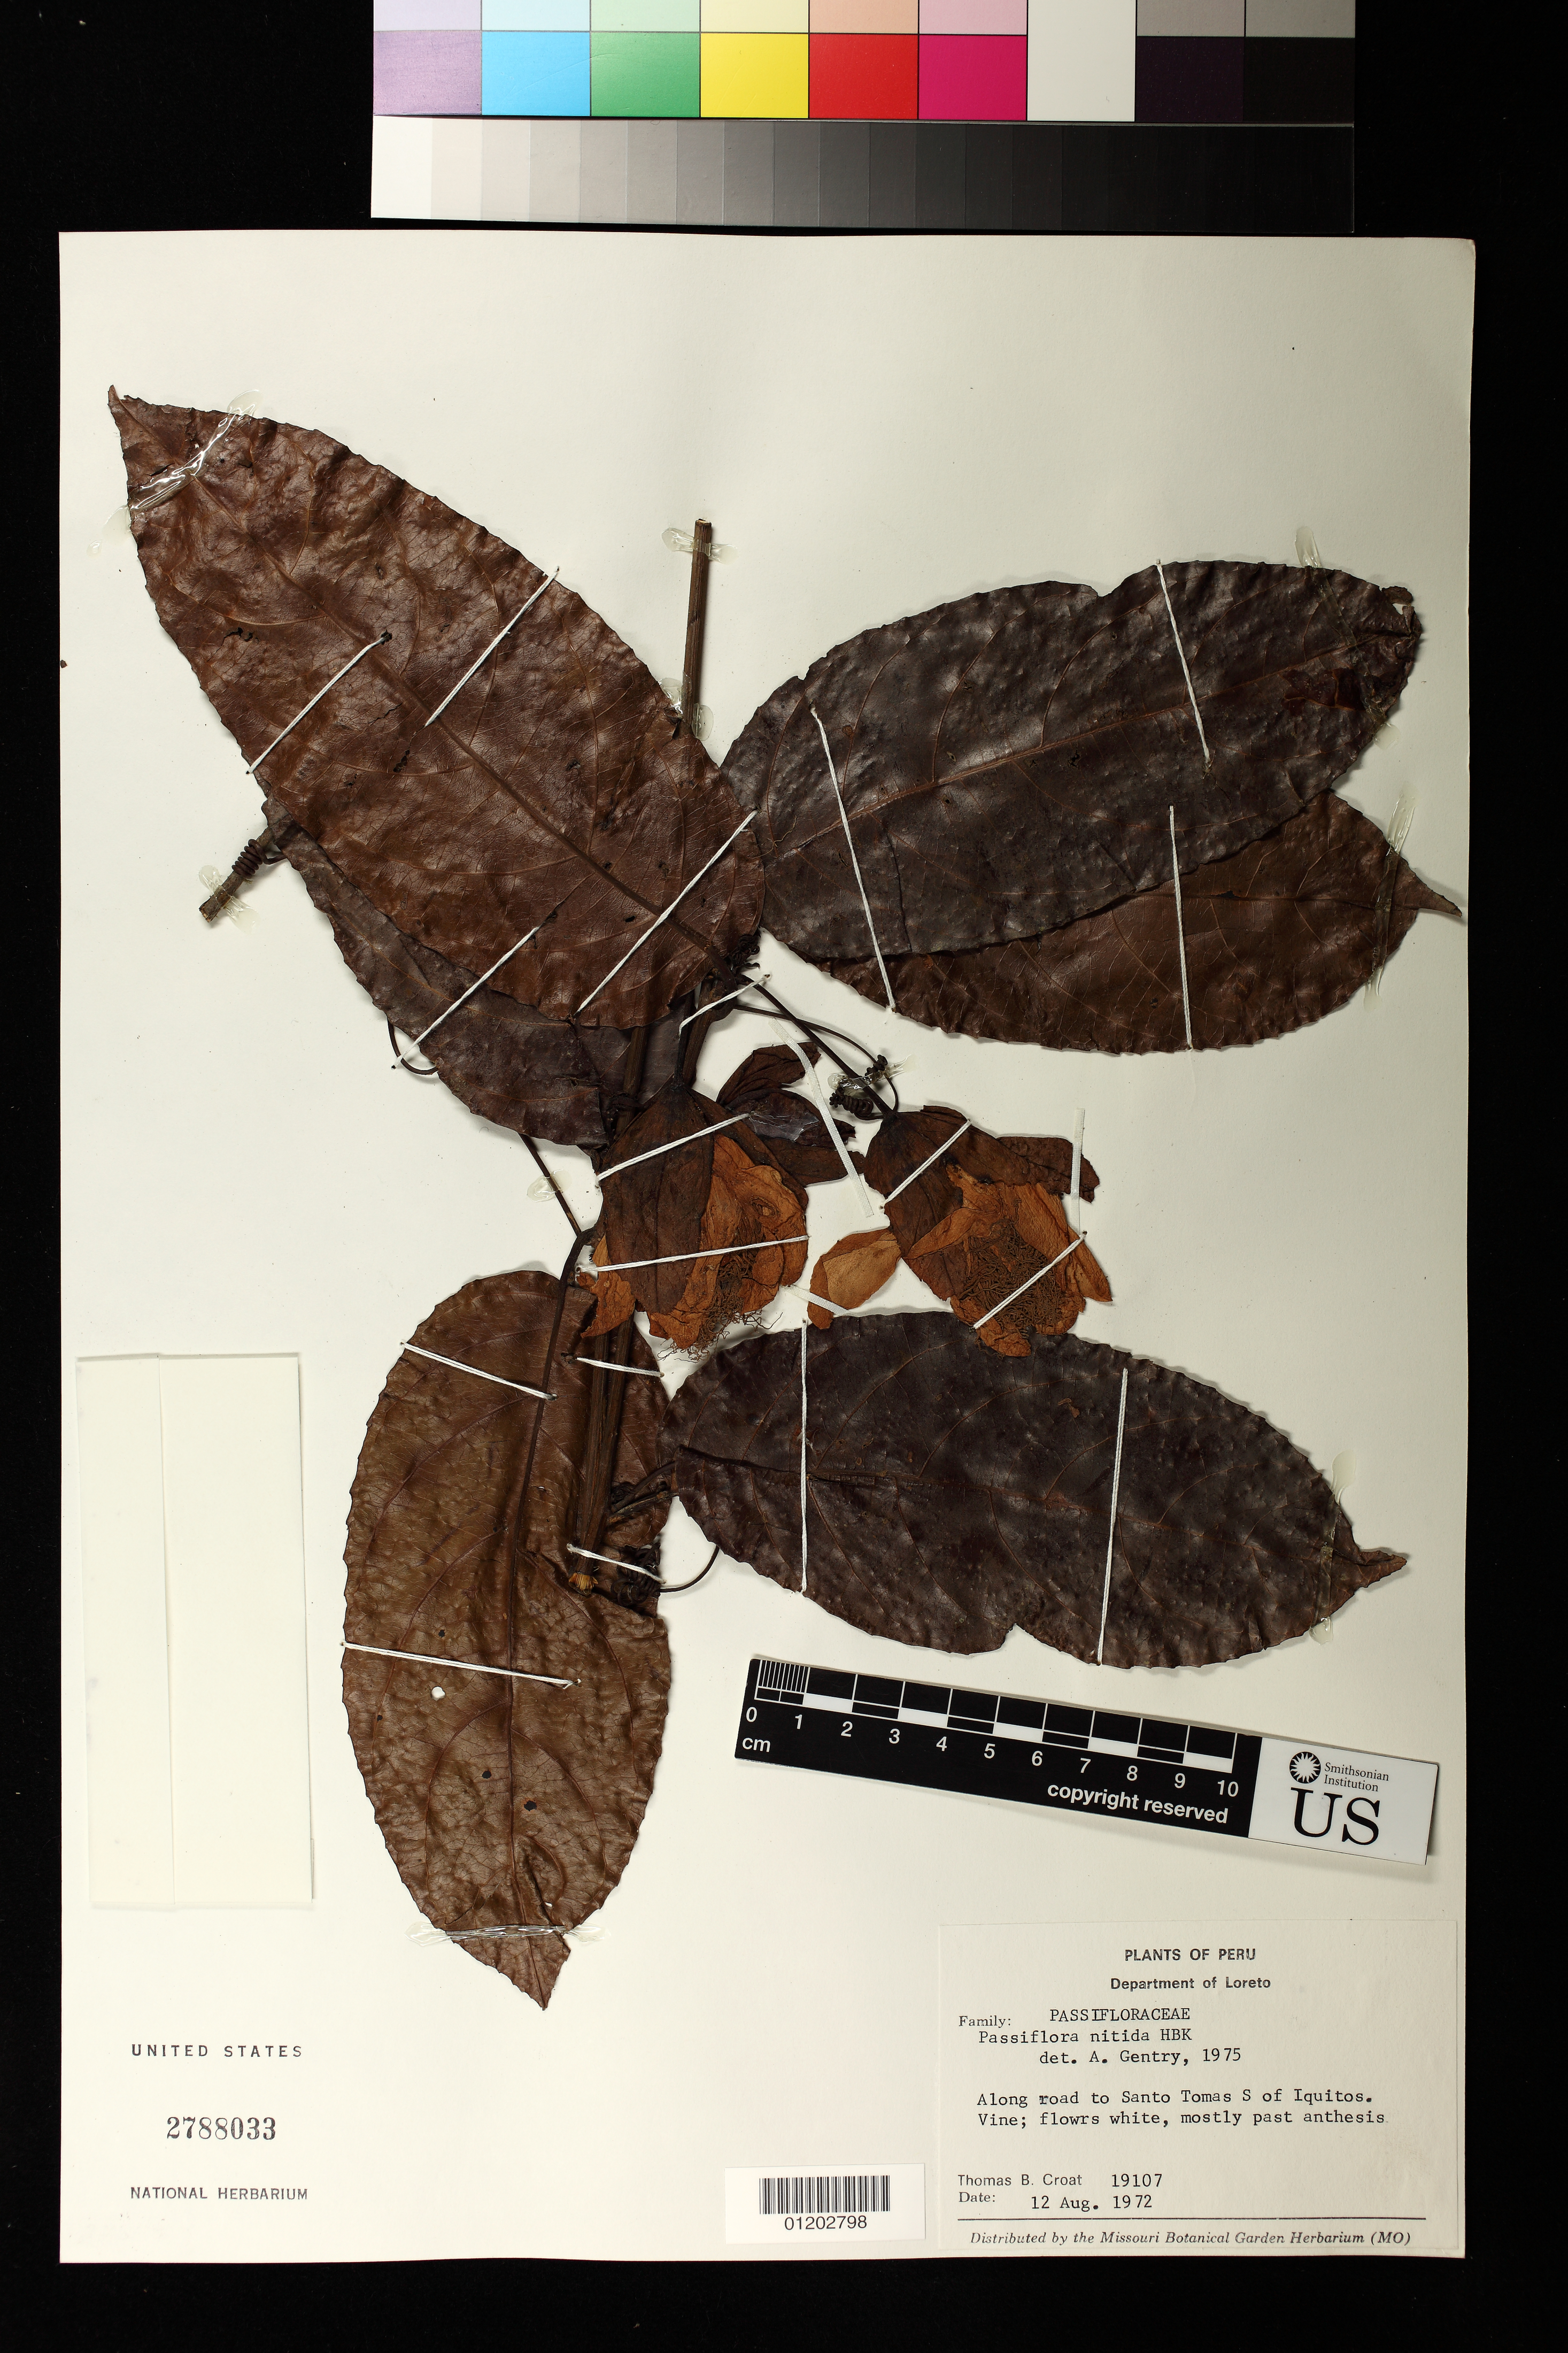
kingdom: Plantae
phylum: Tracheophyta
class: Magnoliopsida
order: Malpighiales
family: Passifloraceae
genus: Passiflora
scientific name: Passiflora nitida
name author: Kunth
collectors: T. B. Croat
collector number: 19107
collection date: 1972-08-12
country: Peru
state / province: Loreto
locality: Along road to Santo Tomas S of Iquitos.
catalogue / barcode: US 2788033